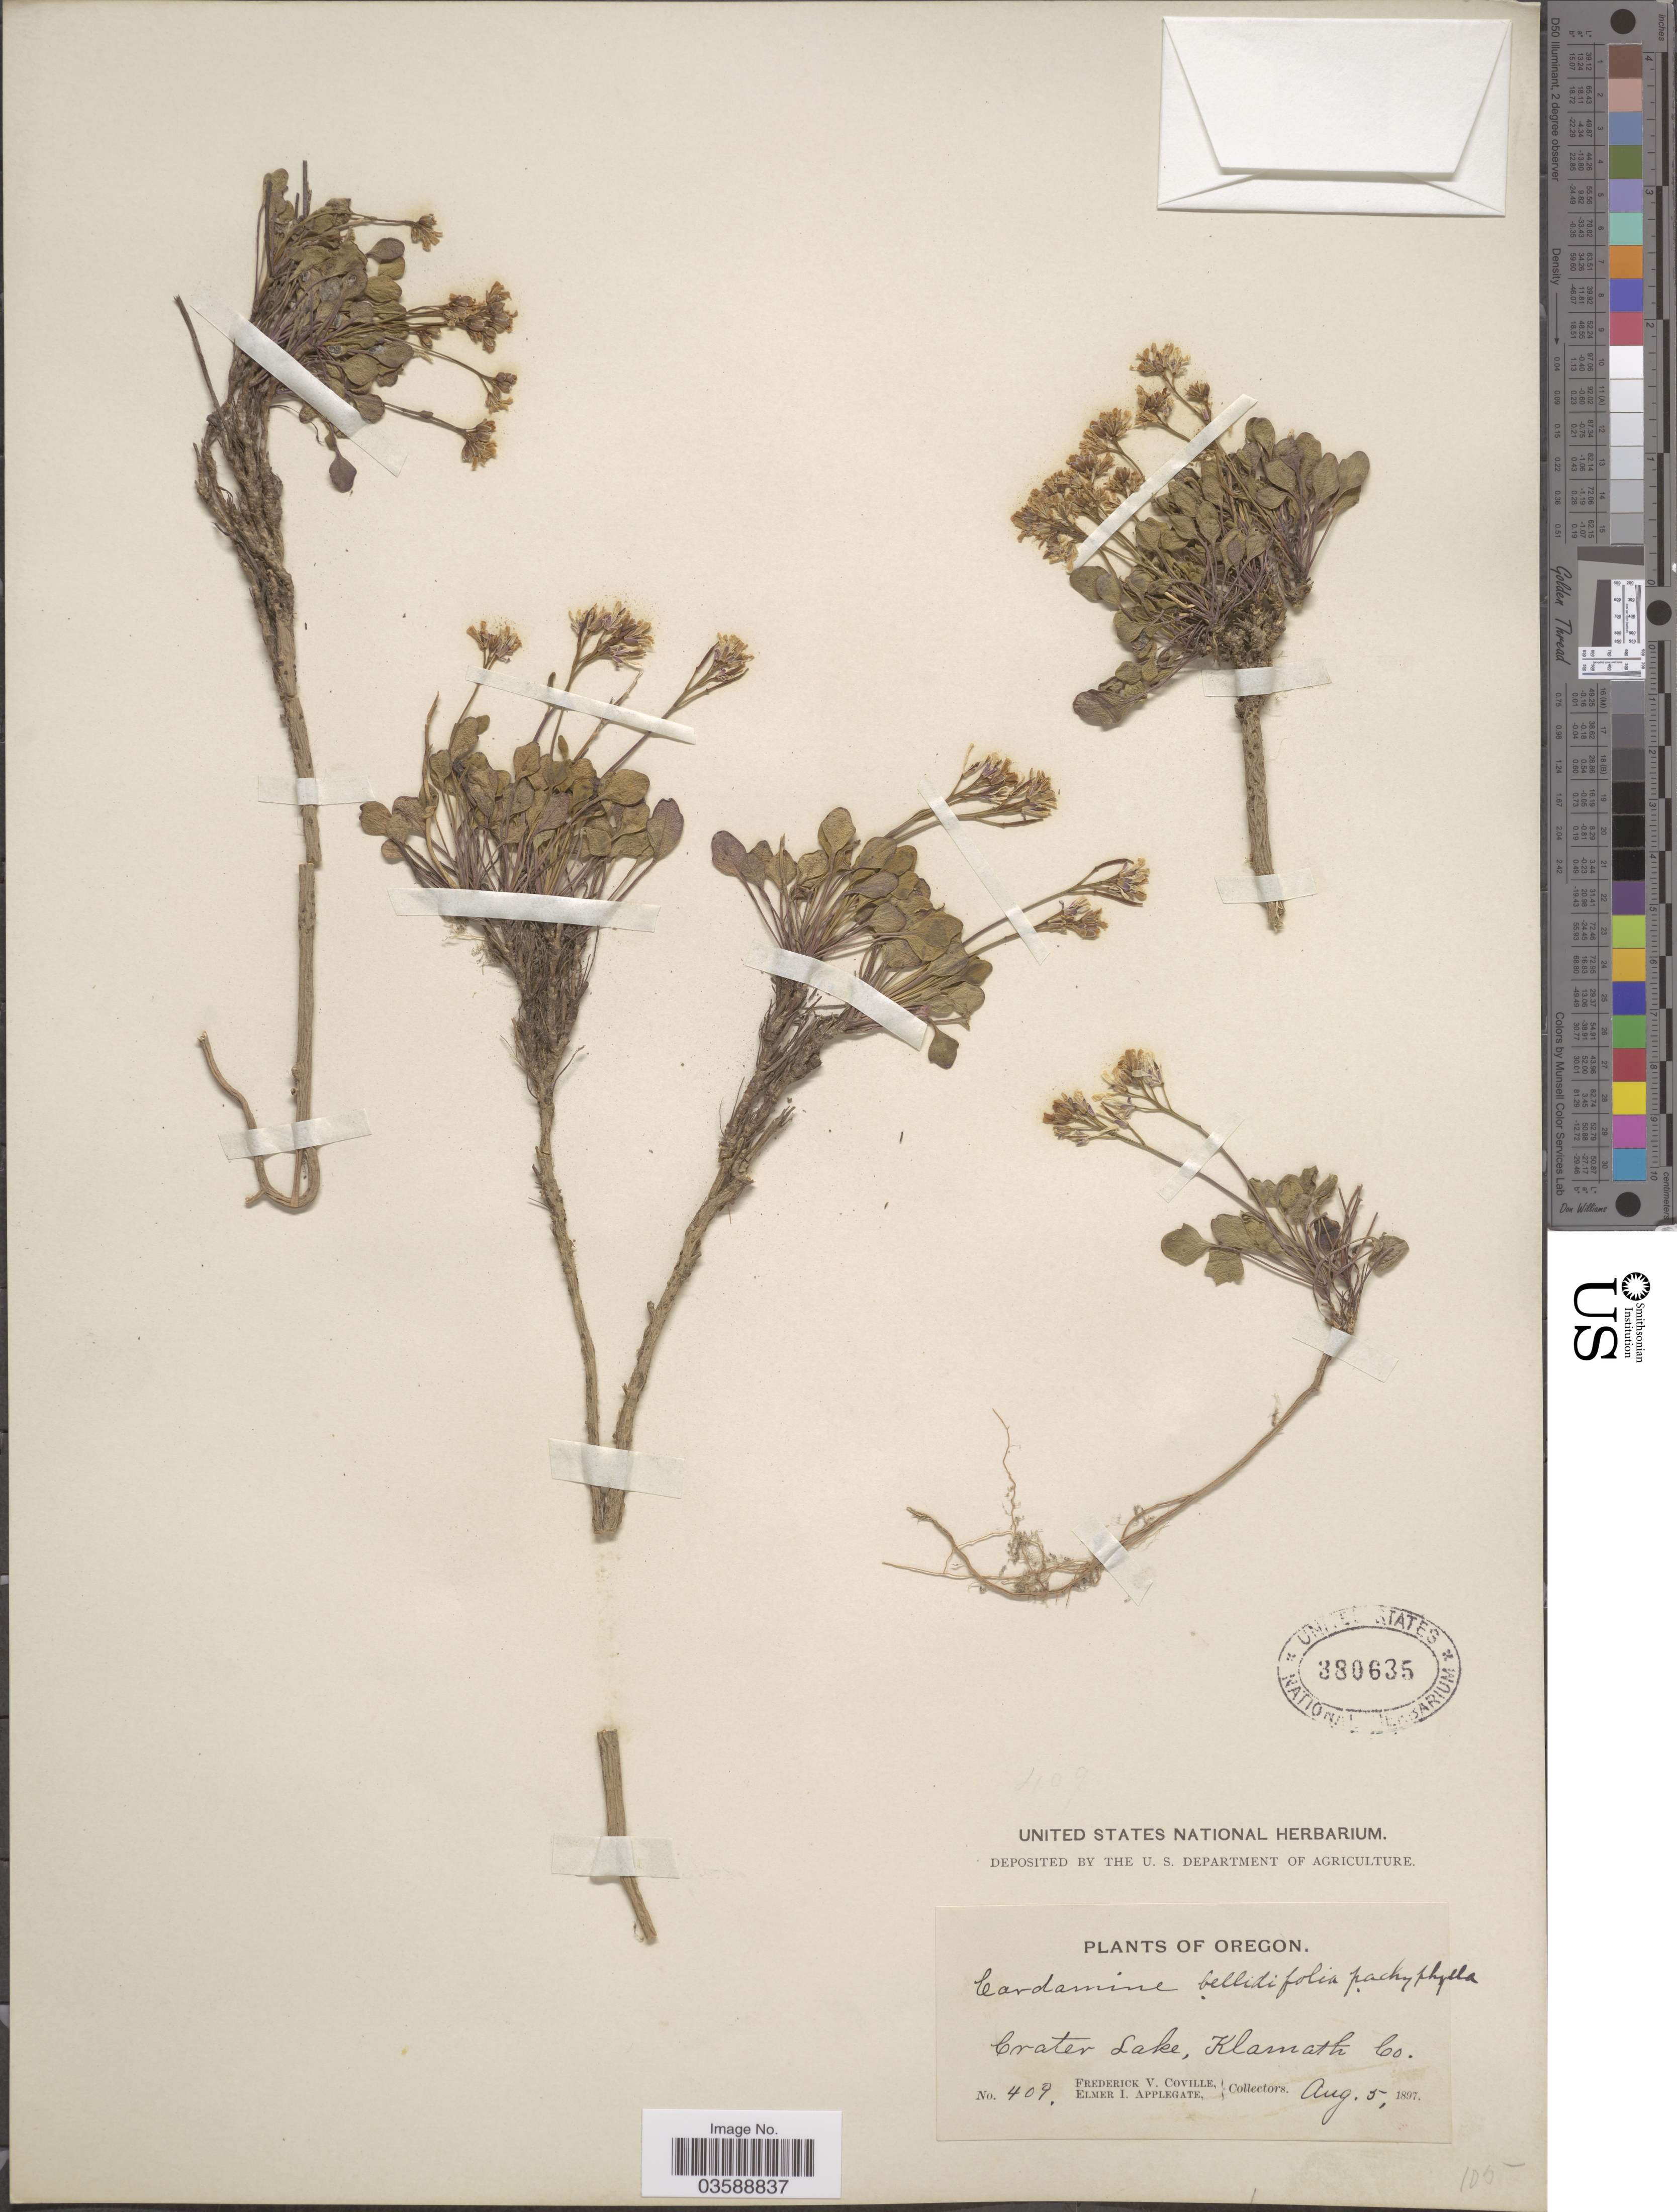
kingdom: Plantae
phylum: Tracheophyta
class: Magnoliopsida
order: Brassicales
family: Brassicaceae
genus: Cardamine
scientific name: Cardamine bellidifolia var. pachyphylla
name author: Coville & Leiberg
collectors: F. V. Coville & E. I. Applegate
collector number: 409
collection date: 1897-08-05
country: United States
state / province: Oregon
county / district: Klamath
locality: Crater Lake, Klamath Co.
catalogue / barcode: US 380635